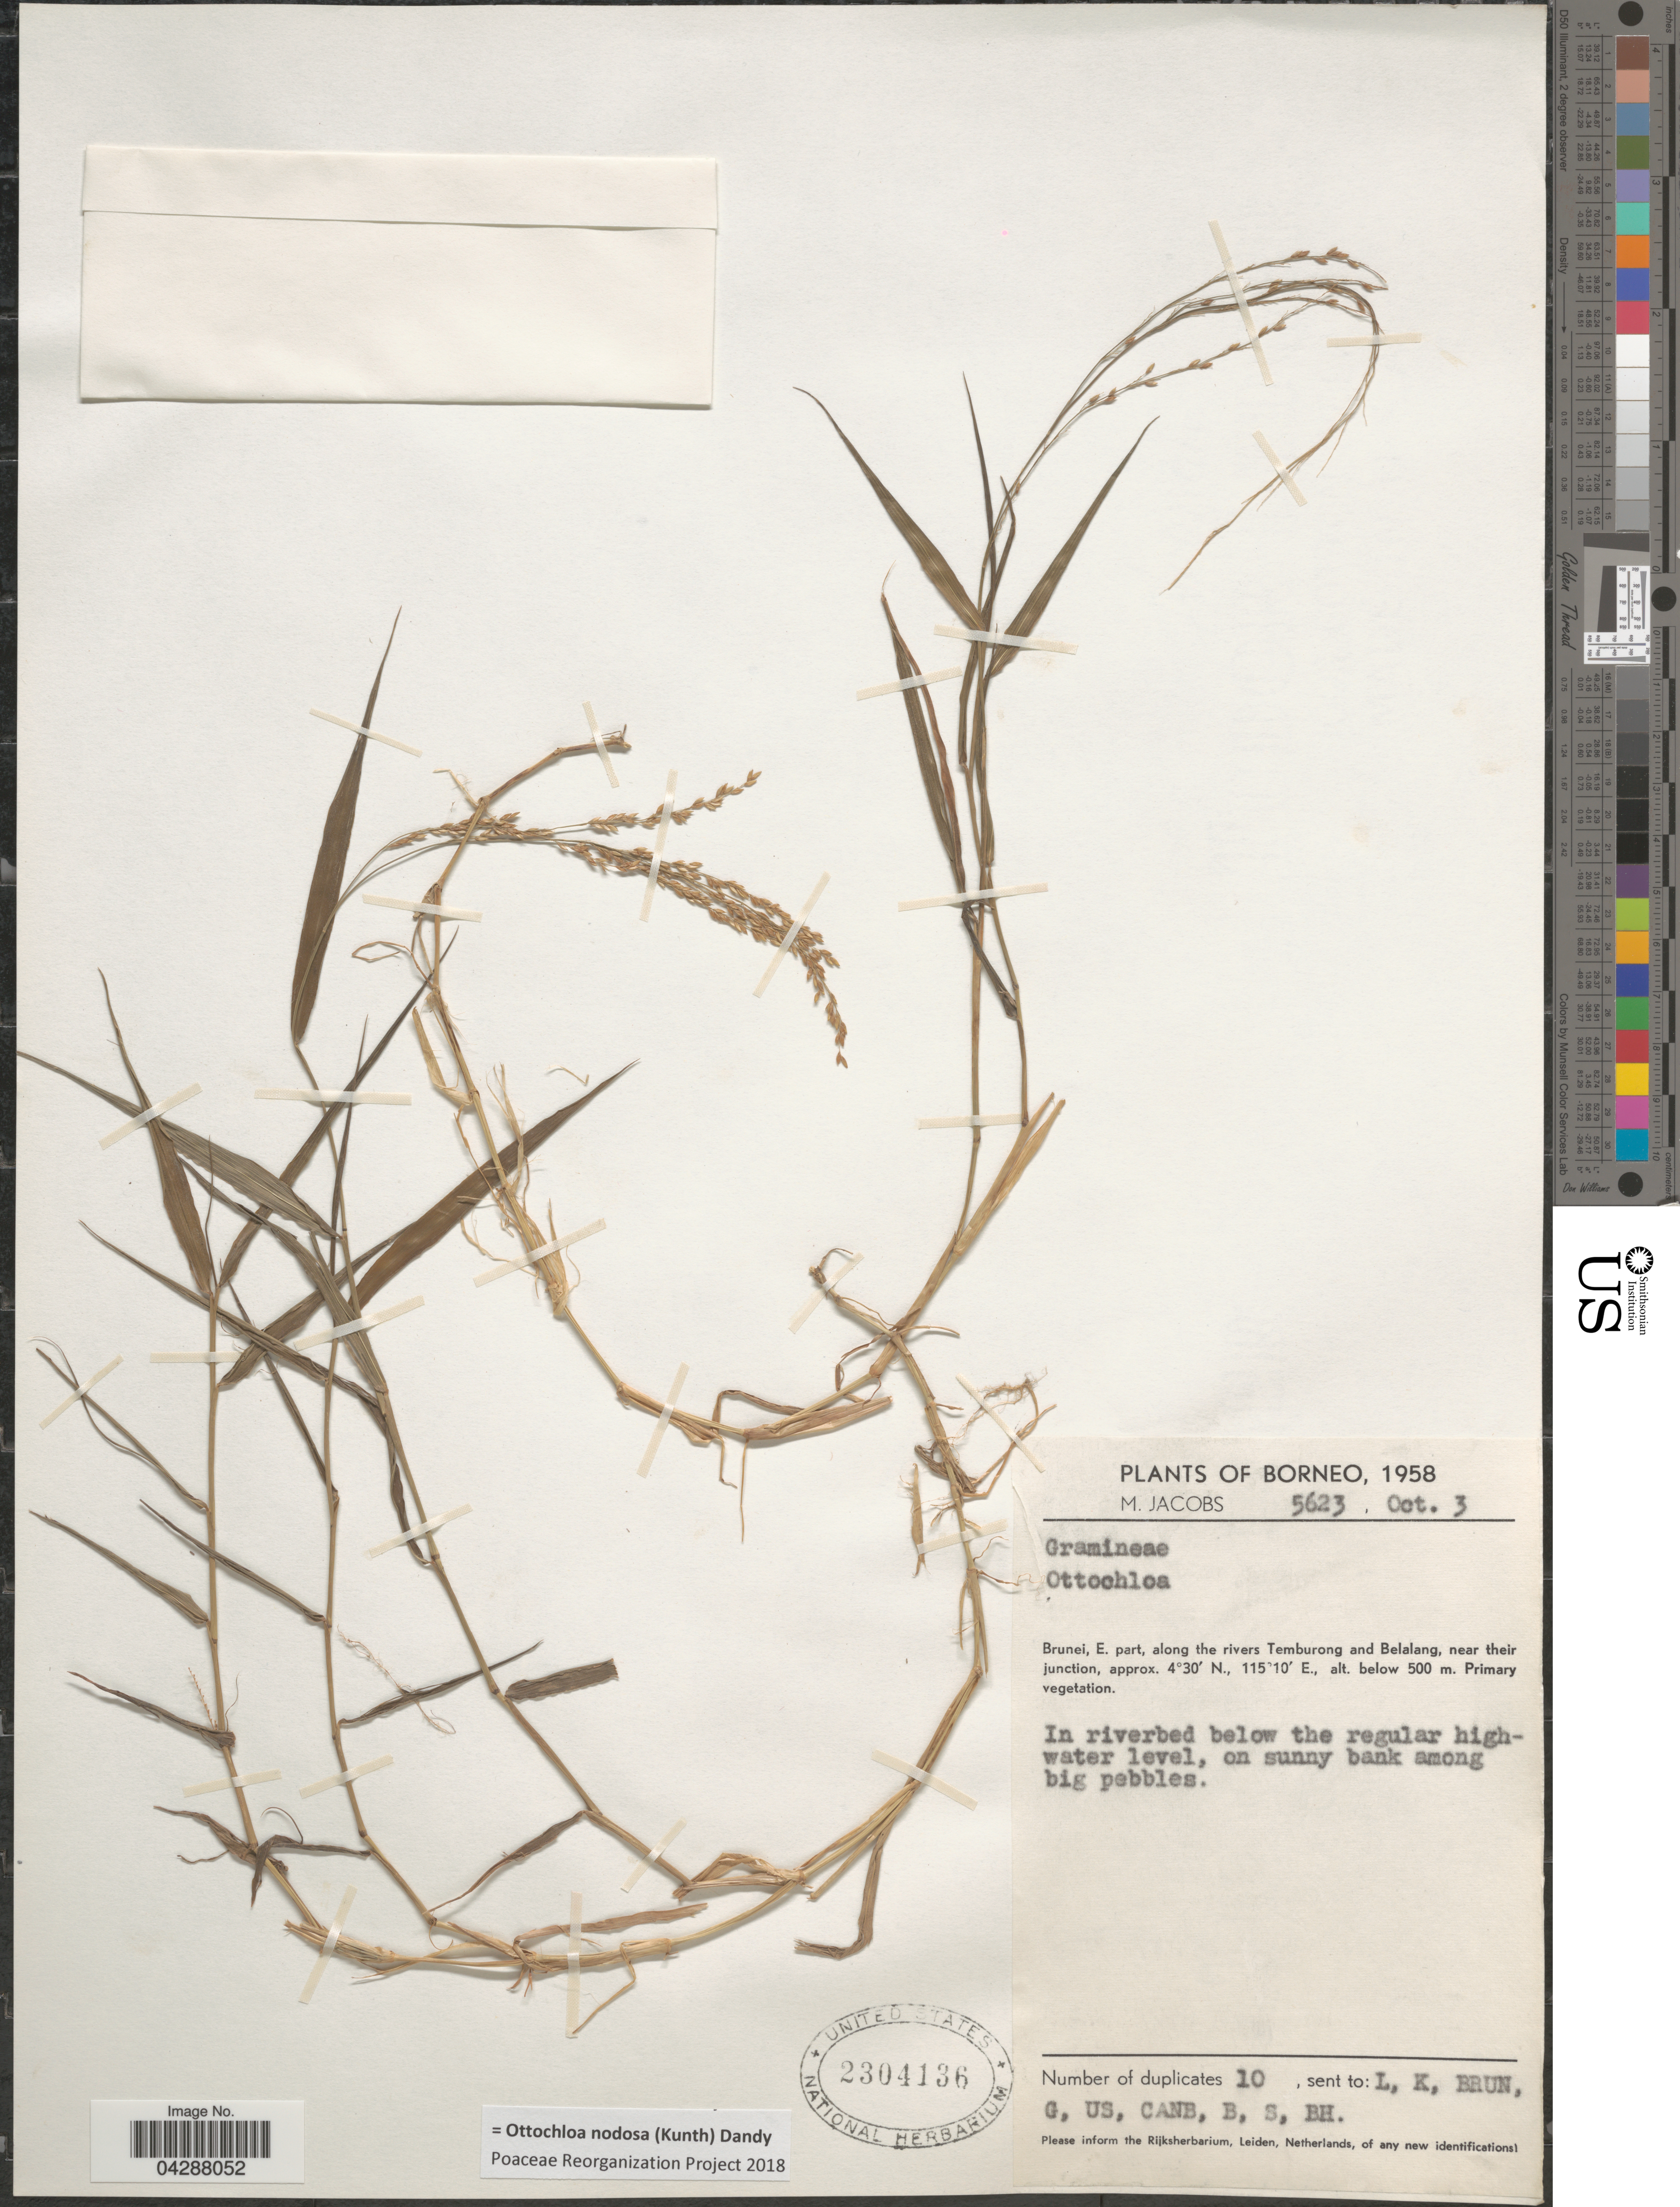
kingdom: Plantae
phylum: Tracheophyta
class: Liliopsida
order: Poales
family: Poaceae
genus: Ottochloa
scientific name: Ottochloa nodosa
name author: (Kunth) Dandy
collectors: M. Jacobs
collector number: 5623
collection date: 1958-10-03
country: Brunei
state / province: Temburong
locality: Borneo. E. part, along the rivers Temburong and Belalang, near their junction.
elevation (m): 500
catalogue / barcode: US 2304136